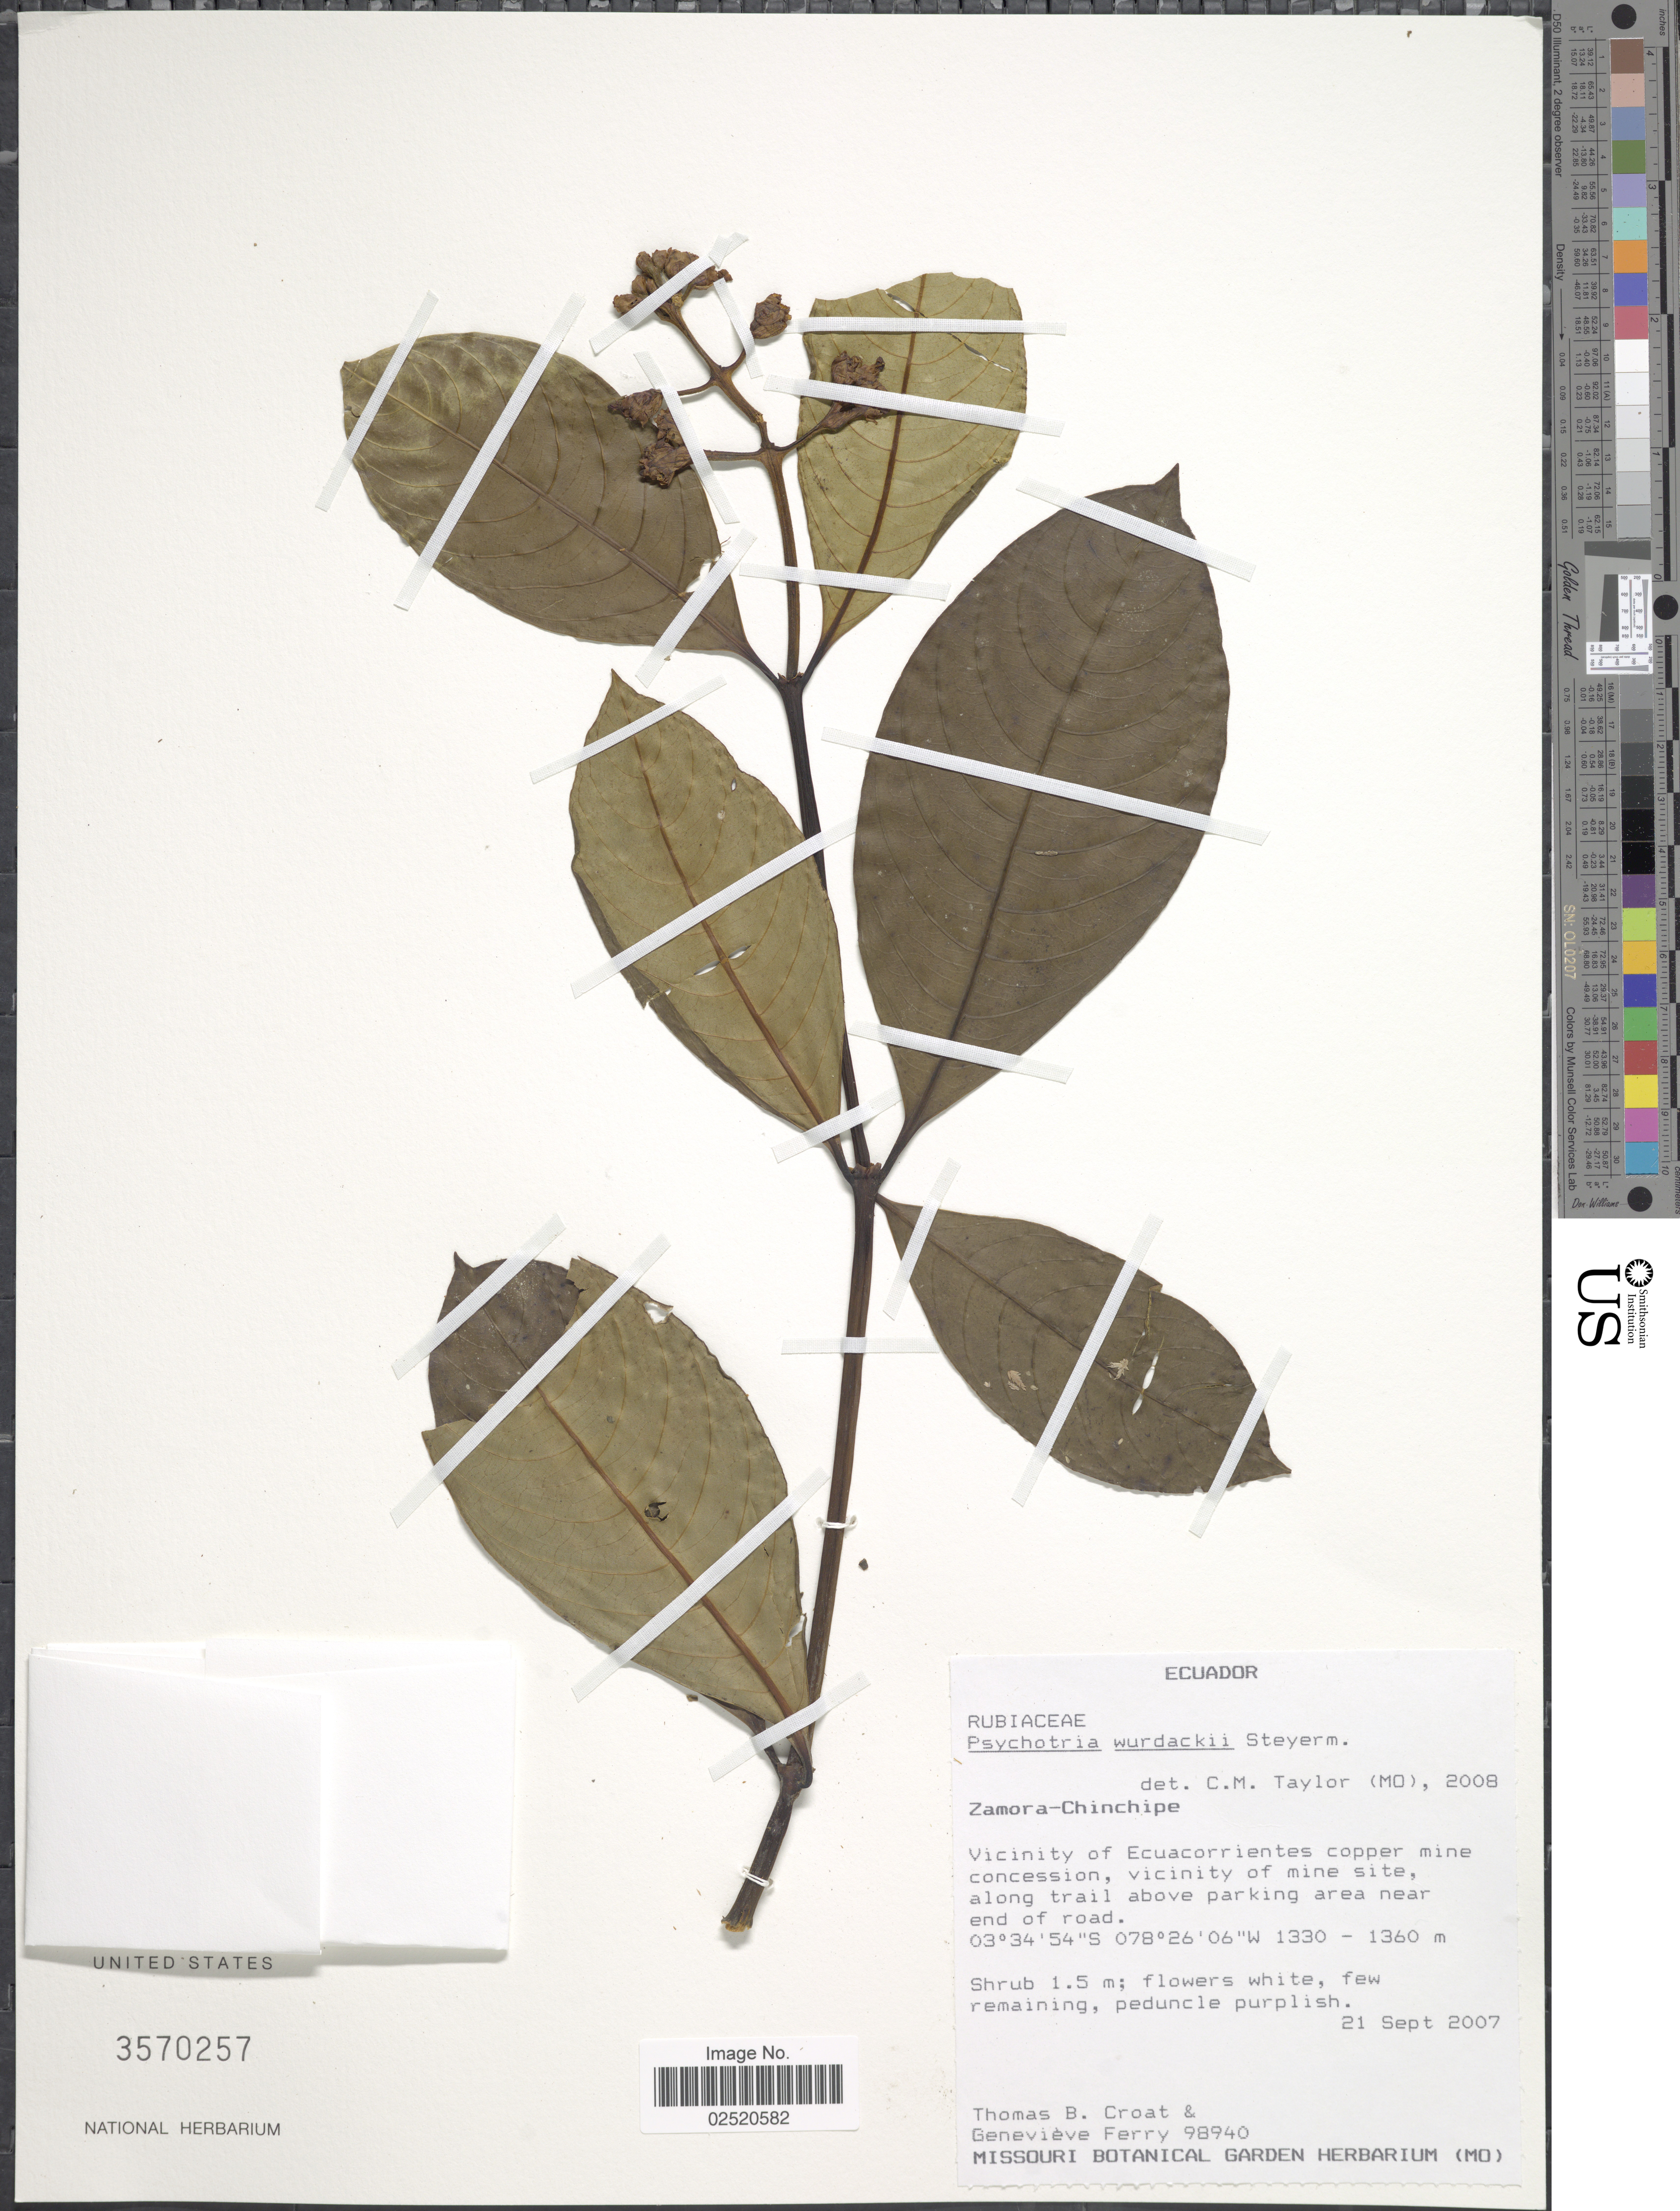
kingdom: Plantae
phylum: Tracheophyta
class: Magnoliopsida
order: Gentianales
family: Rubiaceae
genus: Psychotria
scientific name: Psychotria wurdackii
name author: Steyerm.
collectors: T. B. Croat & G. Ferry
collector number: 98940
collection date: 2007-09-21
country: Ecuador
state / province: Zamora-Chinchipe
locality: Vicinity of Ecuacorrientes copper mine concession, vicinity of mine site, along trail above parking area near end of road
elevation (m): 1330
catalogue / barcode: US 3570257